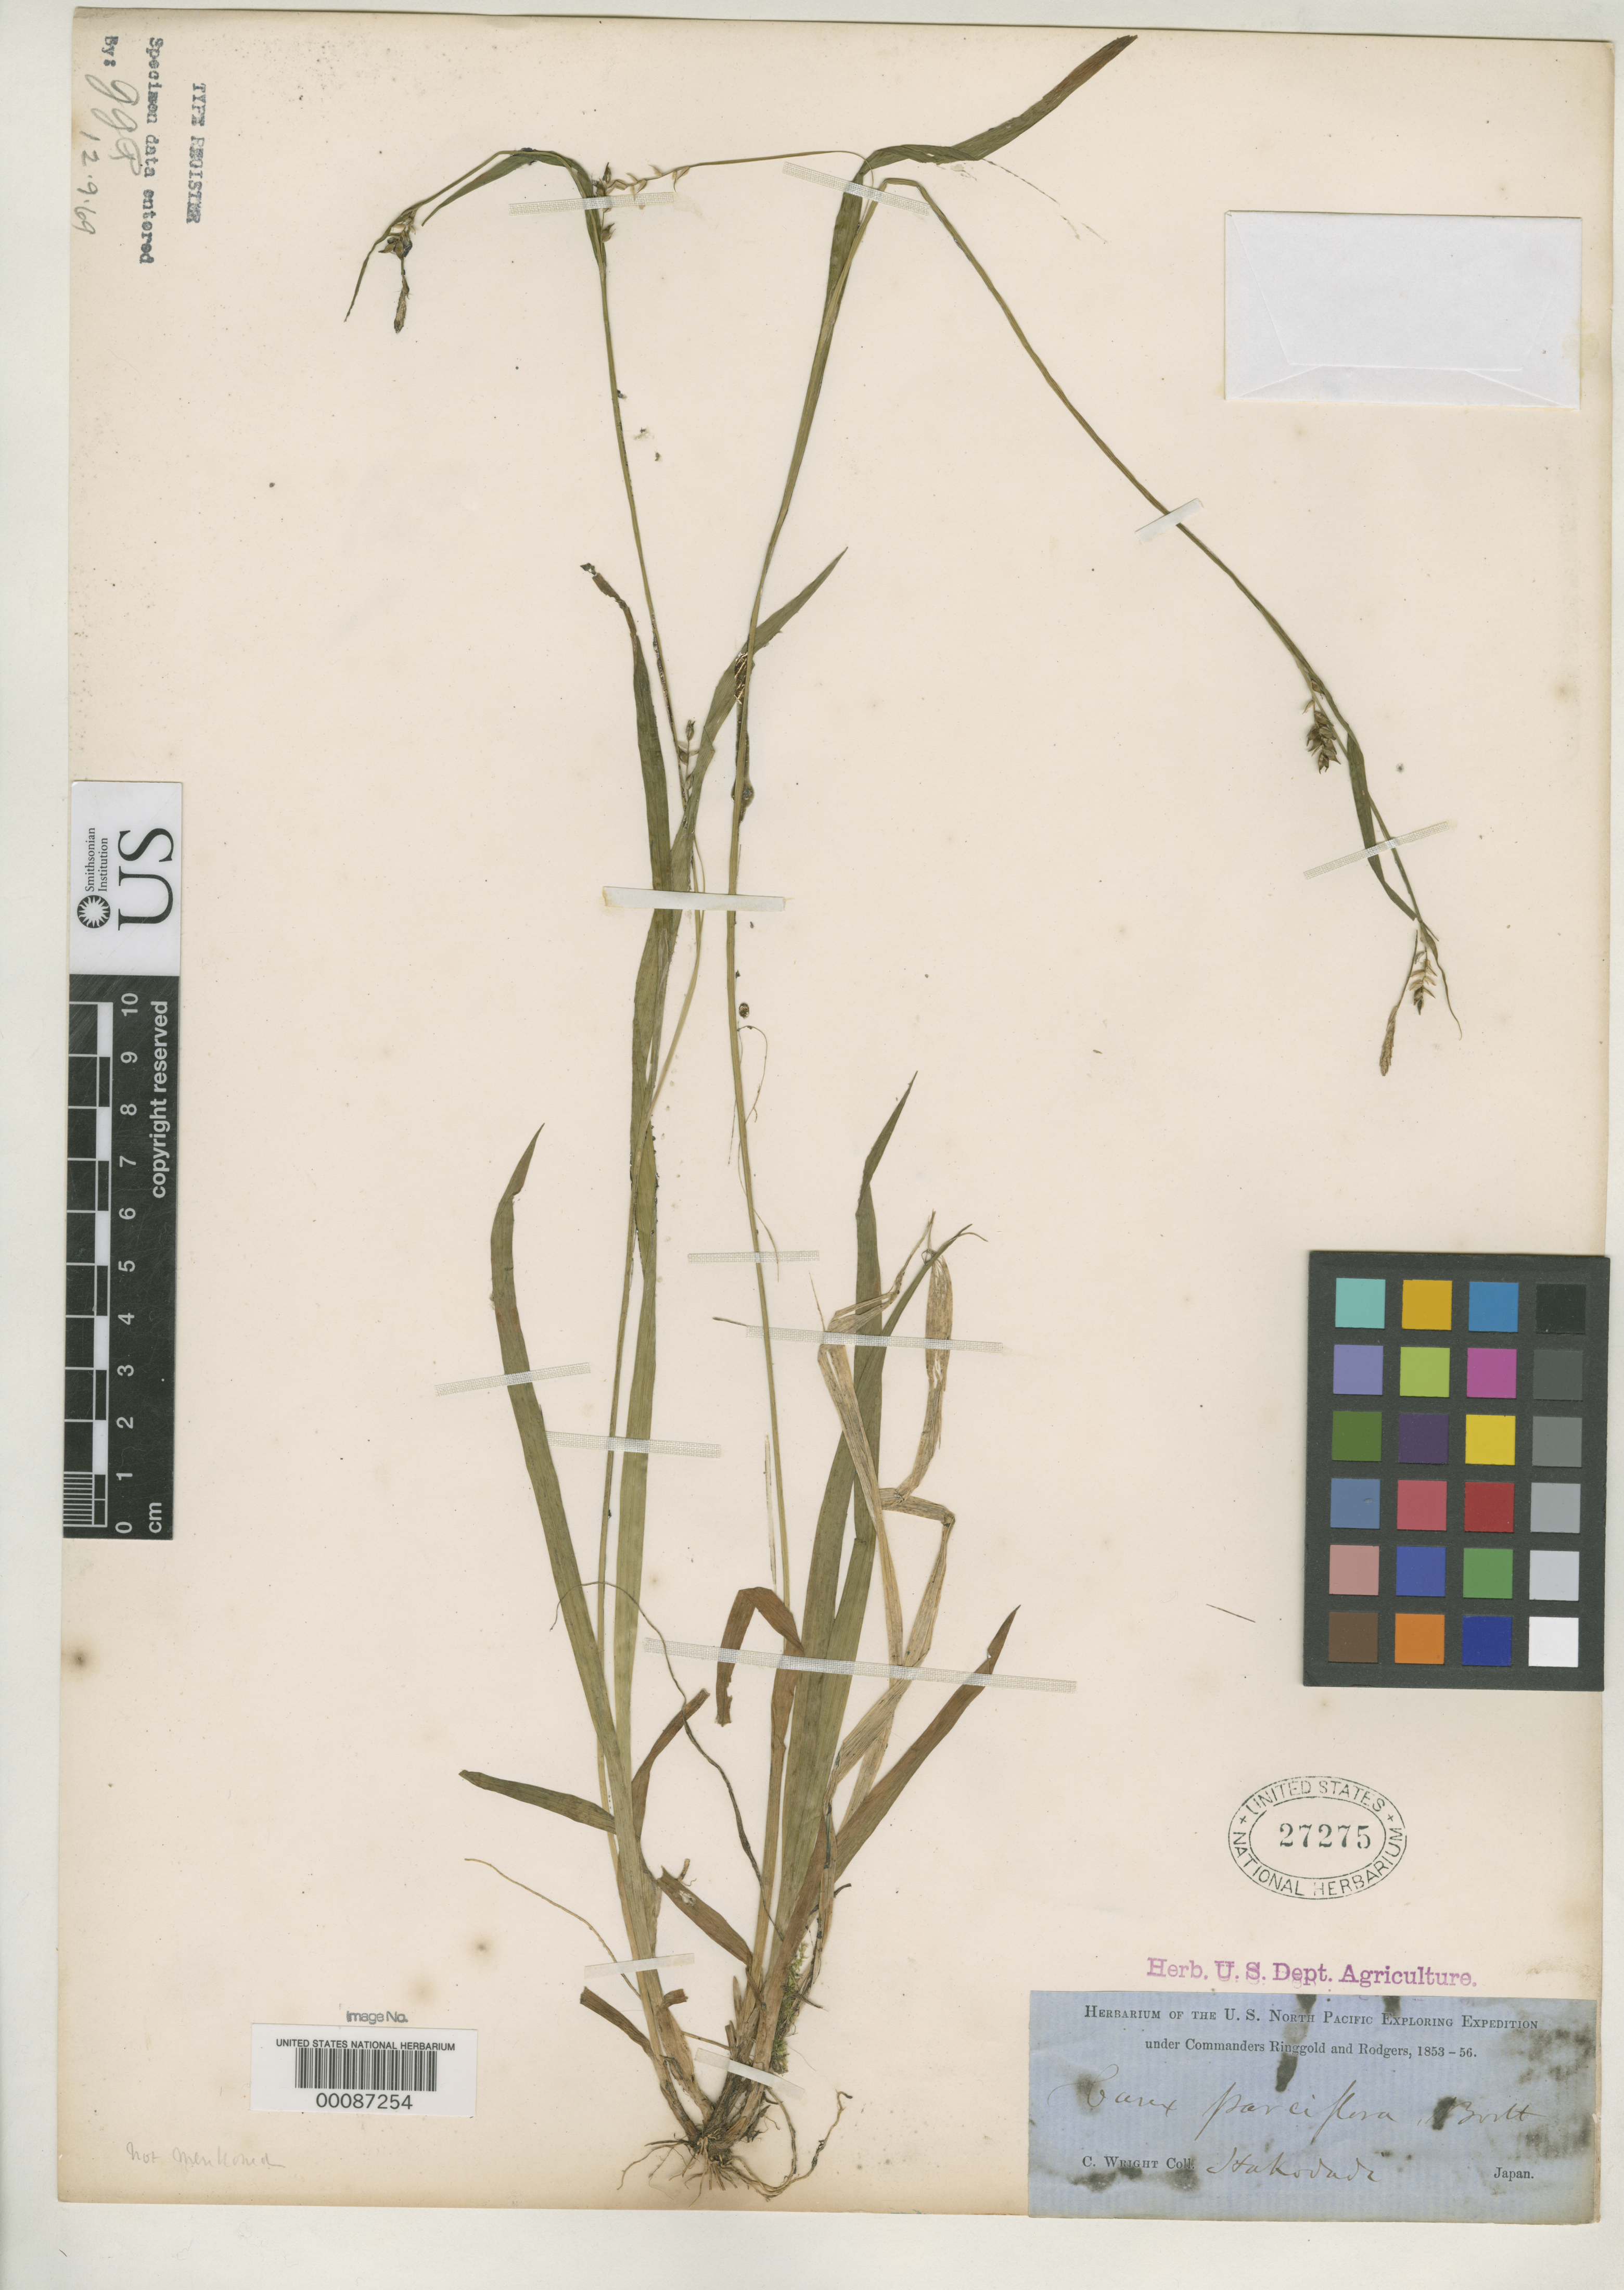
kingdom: Plantae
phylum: Tracheophyta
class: Liliopsida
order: Poales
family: Cyperaceae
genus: Carex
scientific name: Carex parciflora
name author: Boott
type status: Type Material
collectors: C. Wright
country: Japan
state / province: Hokkaido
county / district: Hokkaido Prefect.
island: Hokkaido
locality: Hakodate.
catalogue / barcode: US 27275